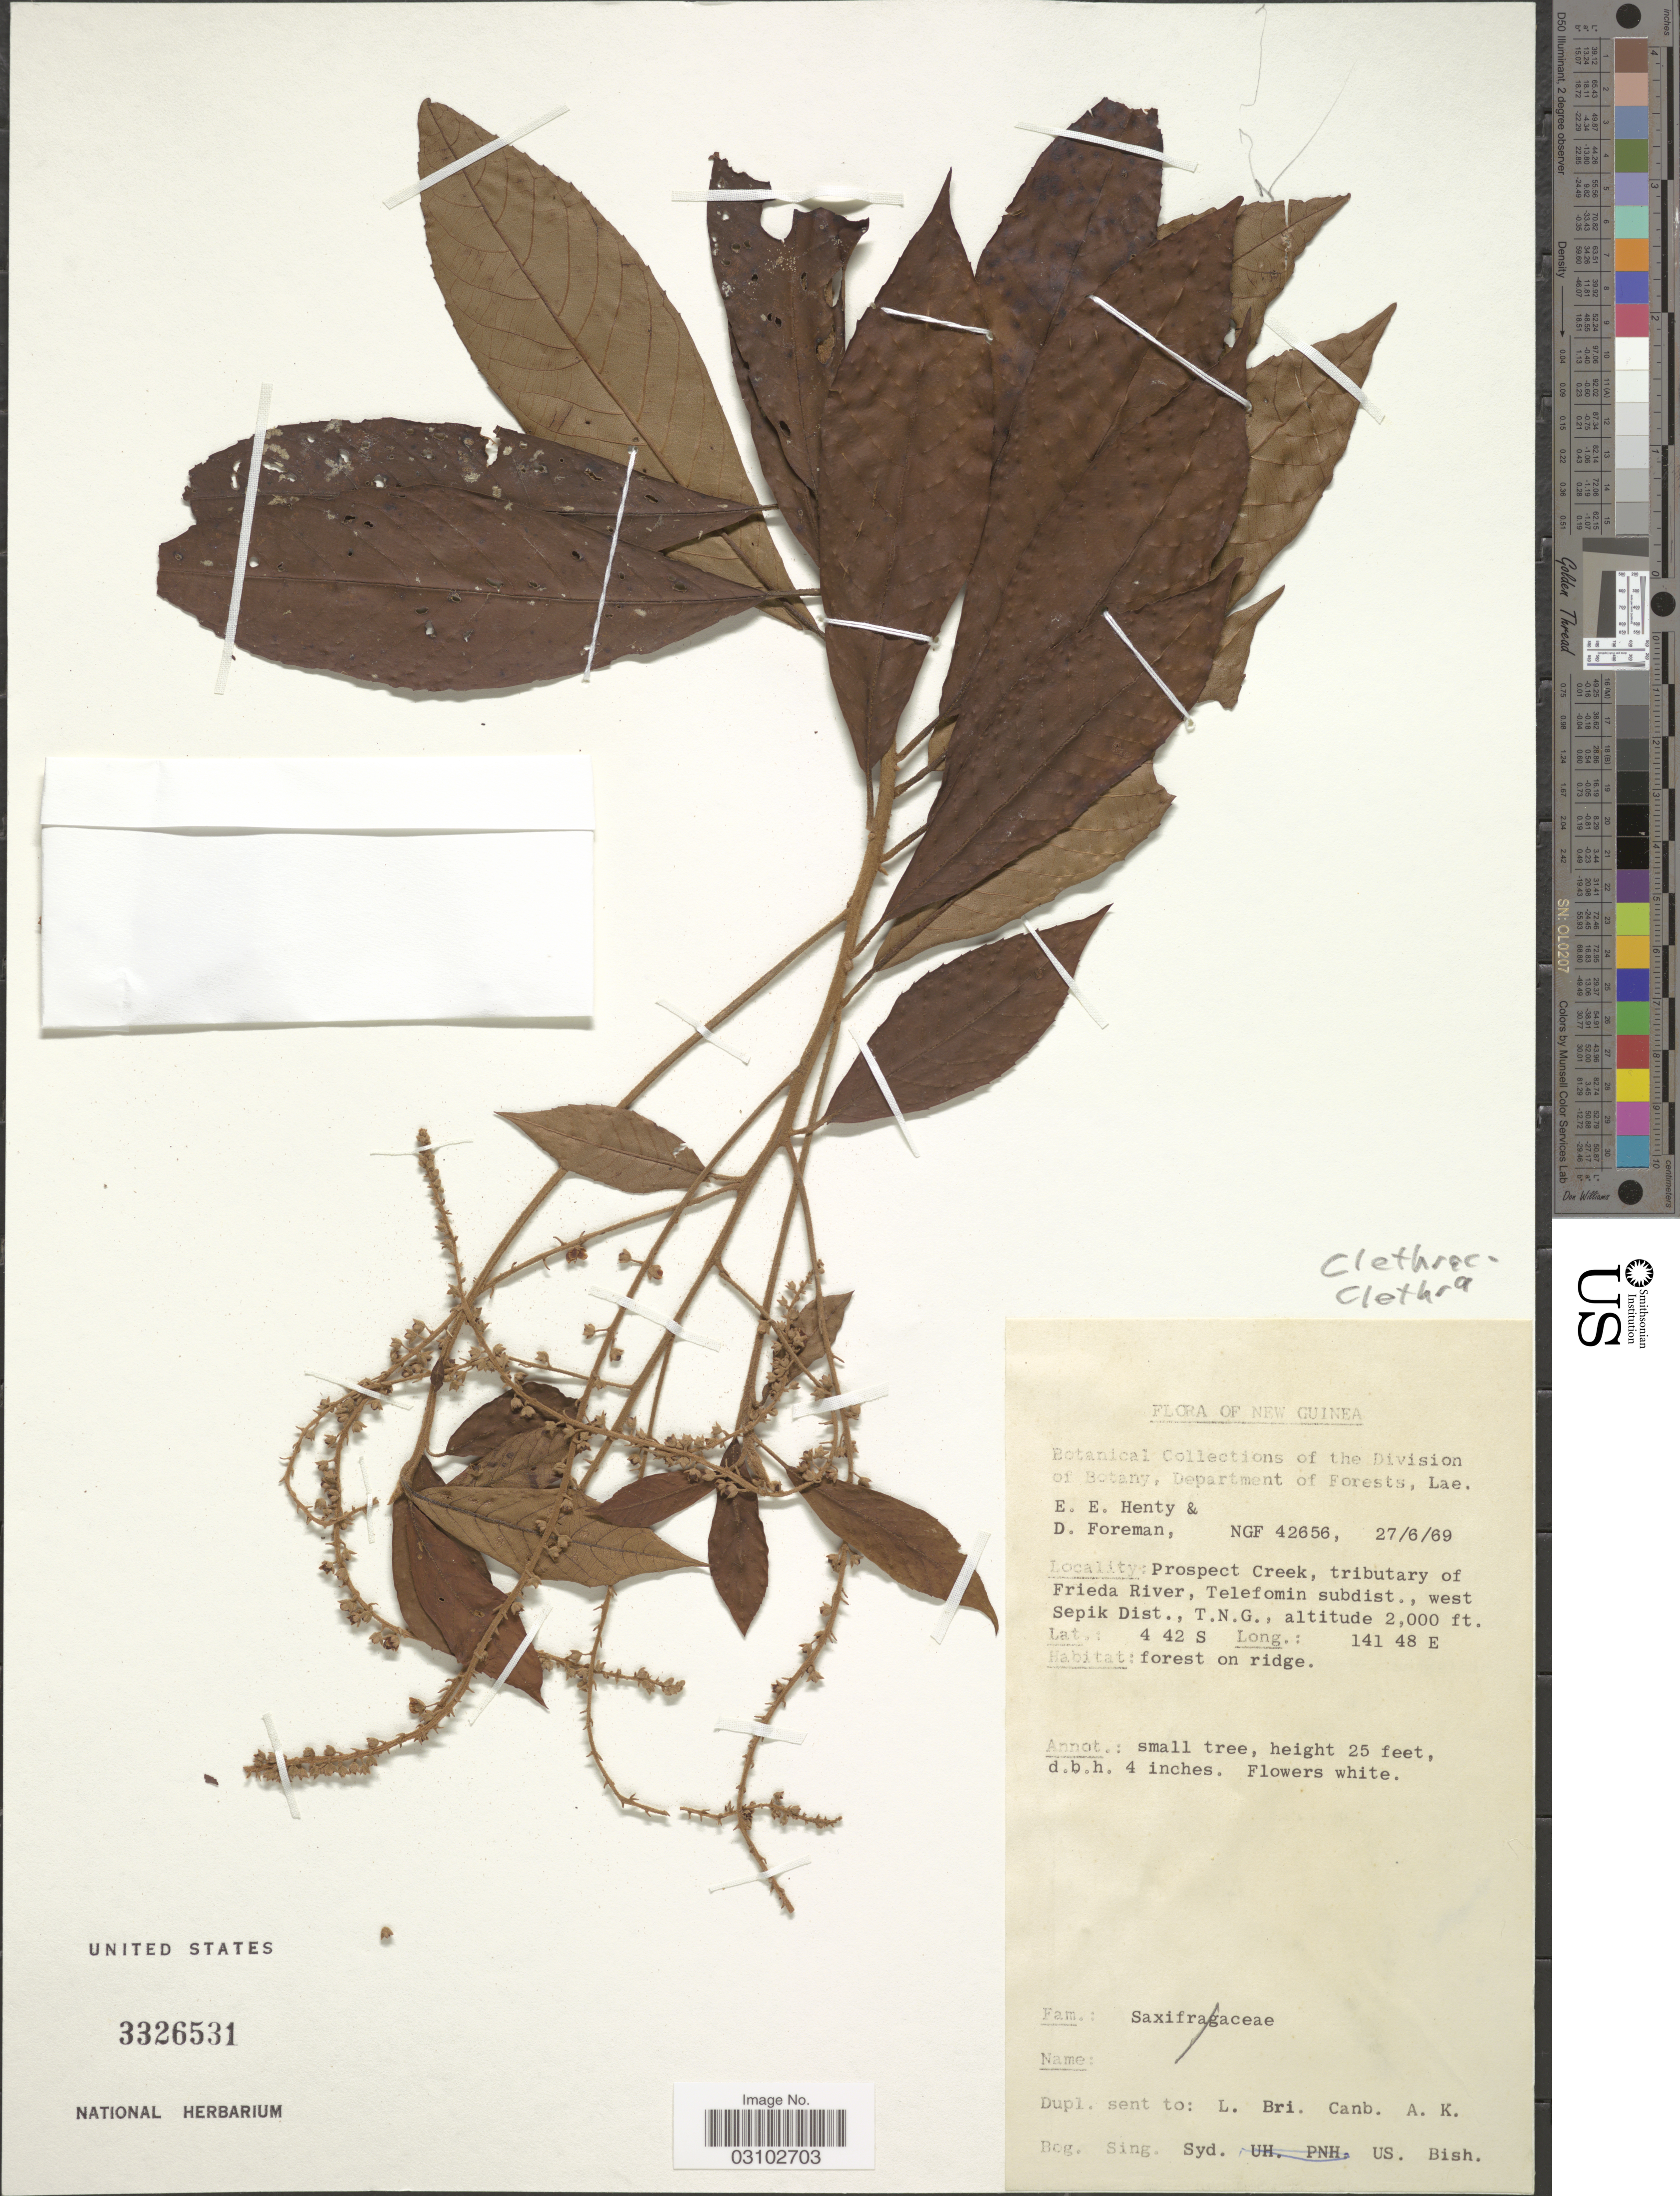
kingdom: Plantae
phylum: Tracheophyta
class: Magnoliopsida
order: Ericales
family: Clethraceae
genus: Clethra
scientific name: Clethra sp.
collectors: E. Henty & D. Foreman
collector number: NGF 42656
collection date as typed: Transcribed d/m/y: 27/6/69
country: Papua New Guinea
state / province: Sandaun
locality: New Guinea. Prospect Creek, tributary of Frieda River, Telefomin subdist., west Sepik Dist., T.N.G.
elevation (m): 610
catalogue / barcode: US 3326531